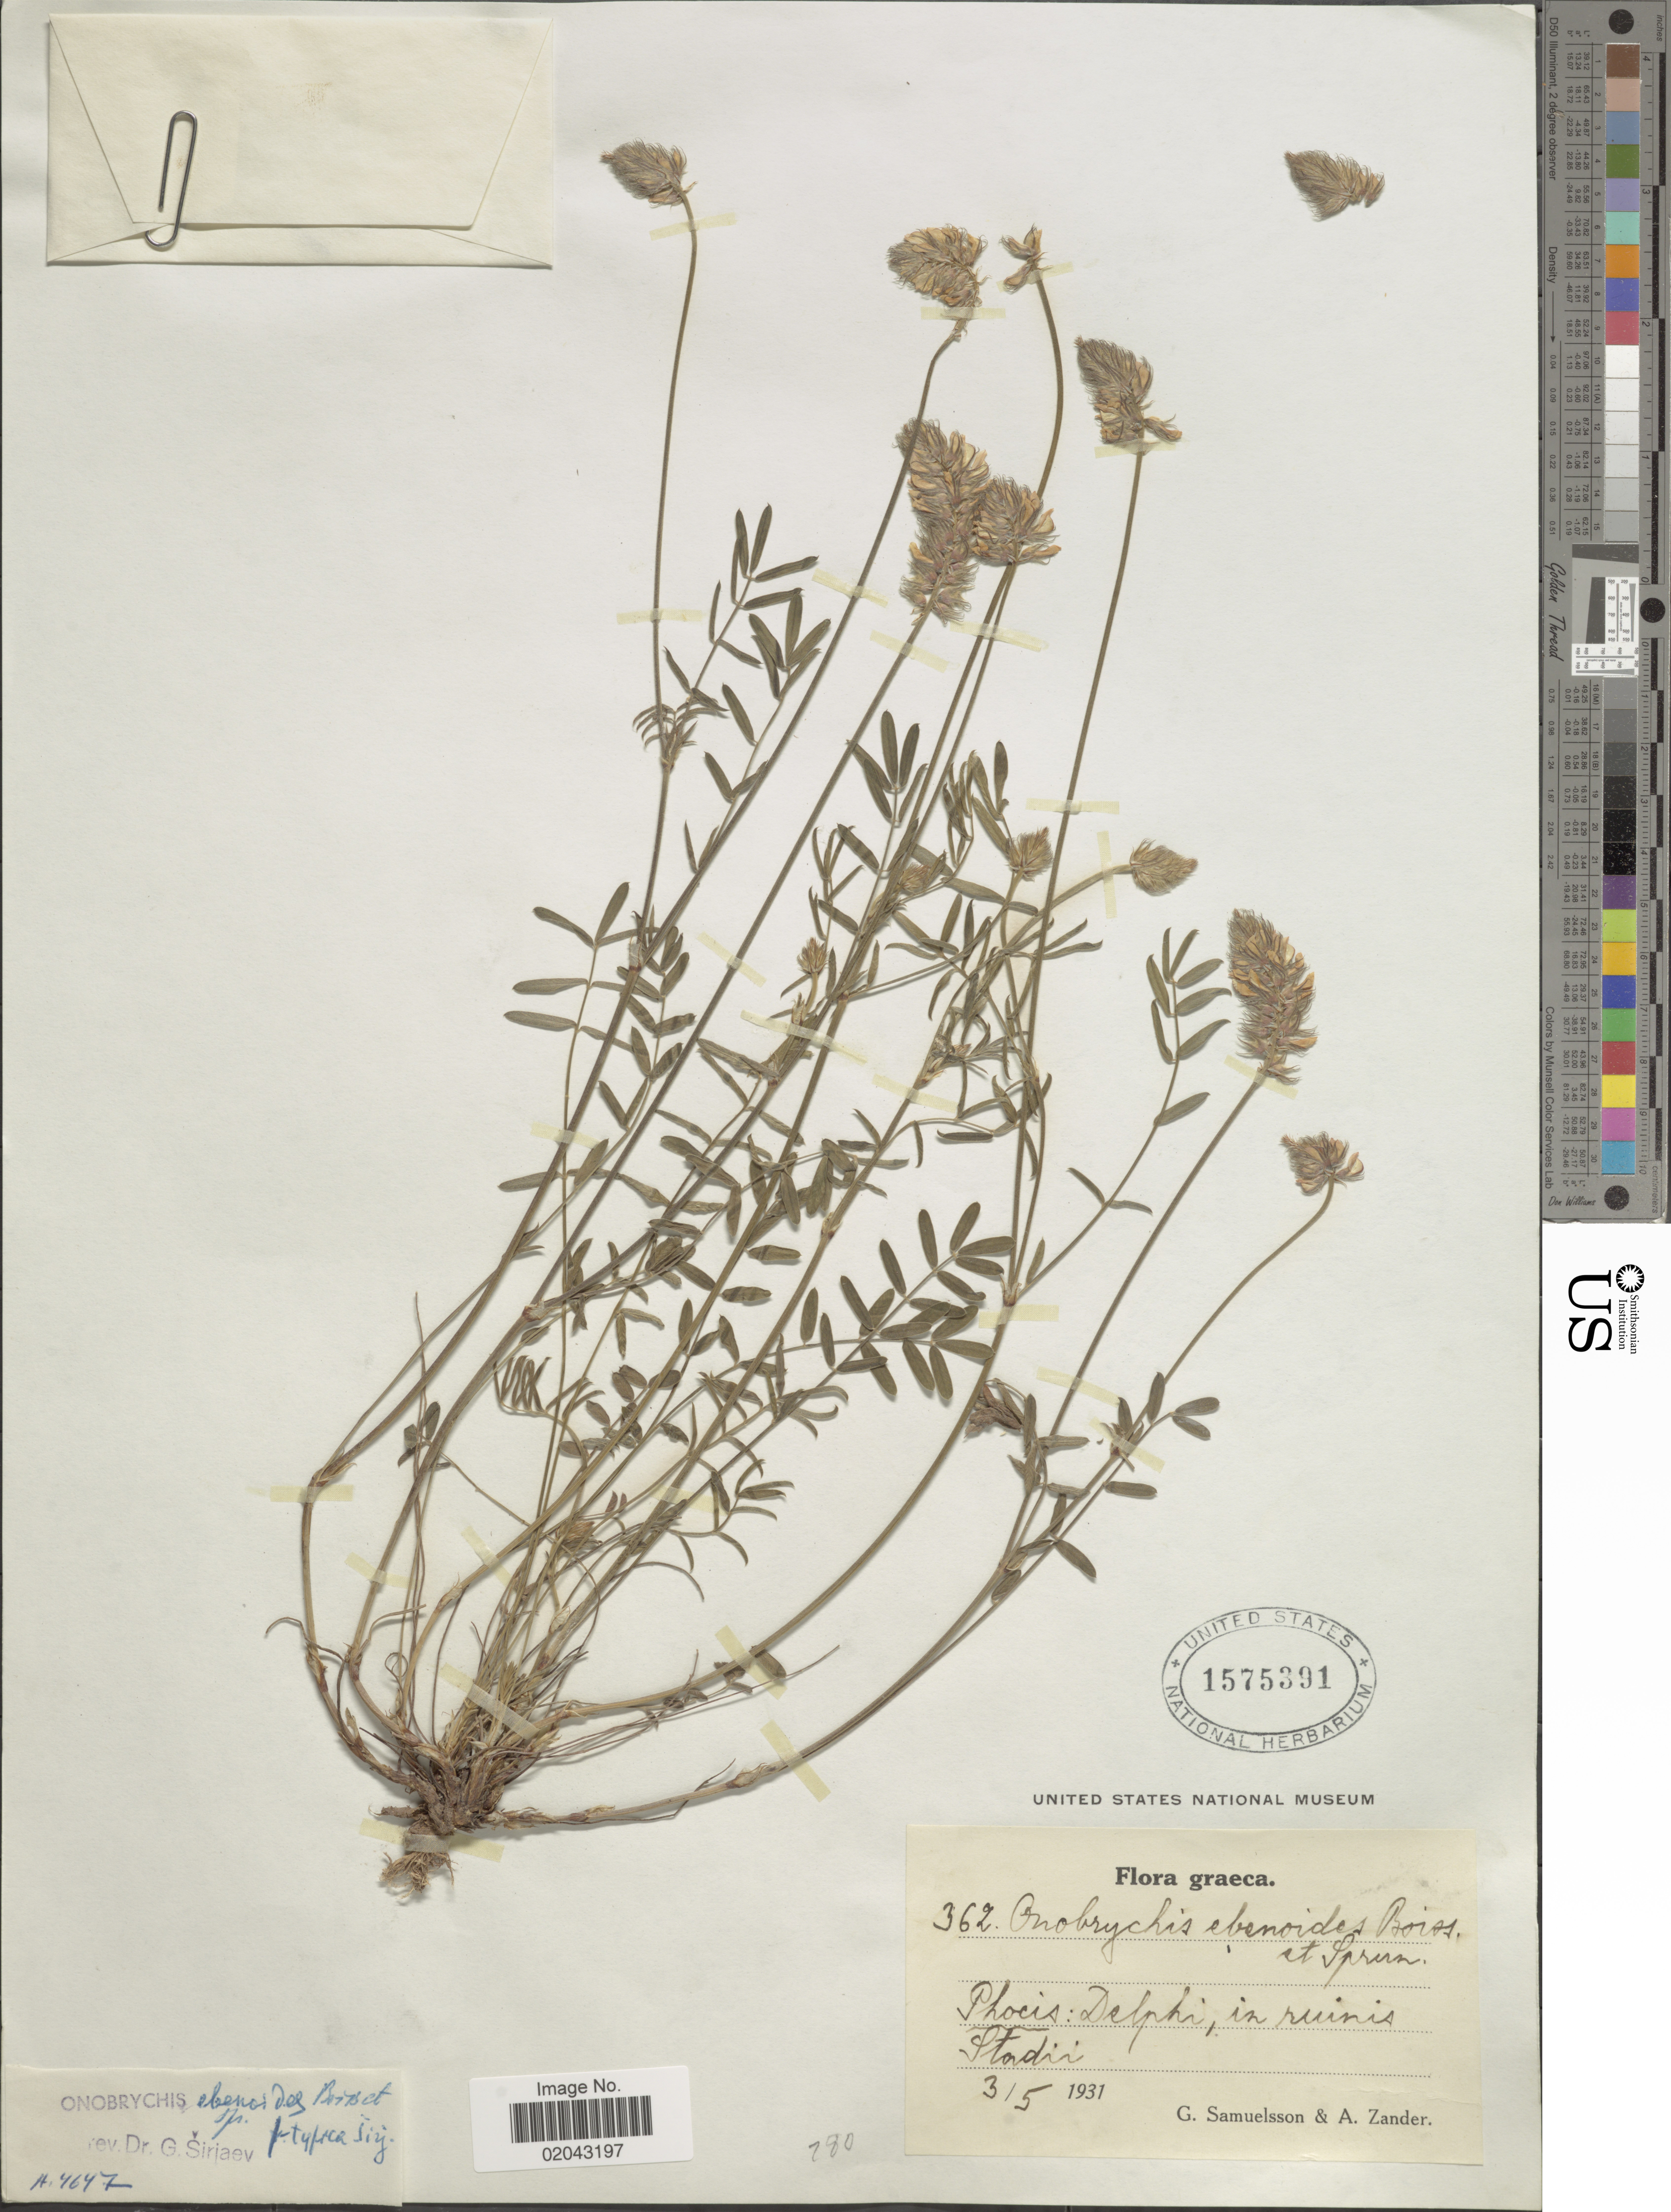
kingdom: Plantae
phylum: Tracheophyta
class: Magnoliopsida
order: Fabales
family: Fabaceae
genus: Onobrychis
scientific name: Onobrychis ebenoides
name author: Boiss. & Spruner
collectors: G. Samuelsson & A. Zander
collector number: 362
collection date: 1931-05-03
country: Greece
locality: Phocis: delphi, in ruinis Stadir.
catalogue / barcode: US 1575391